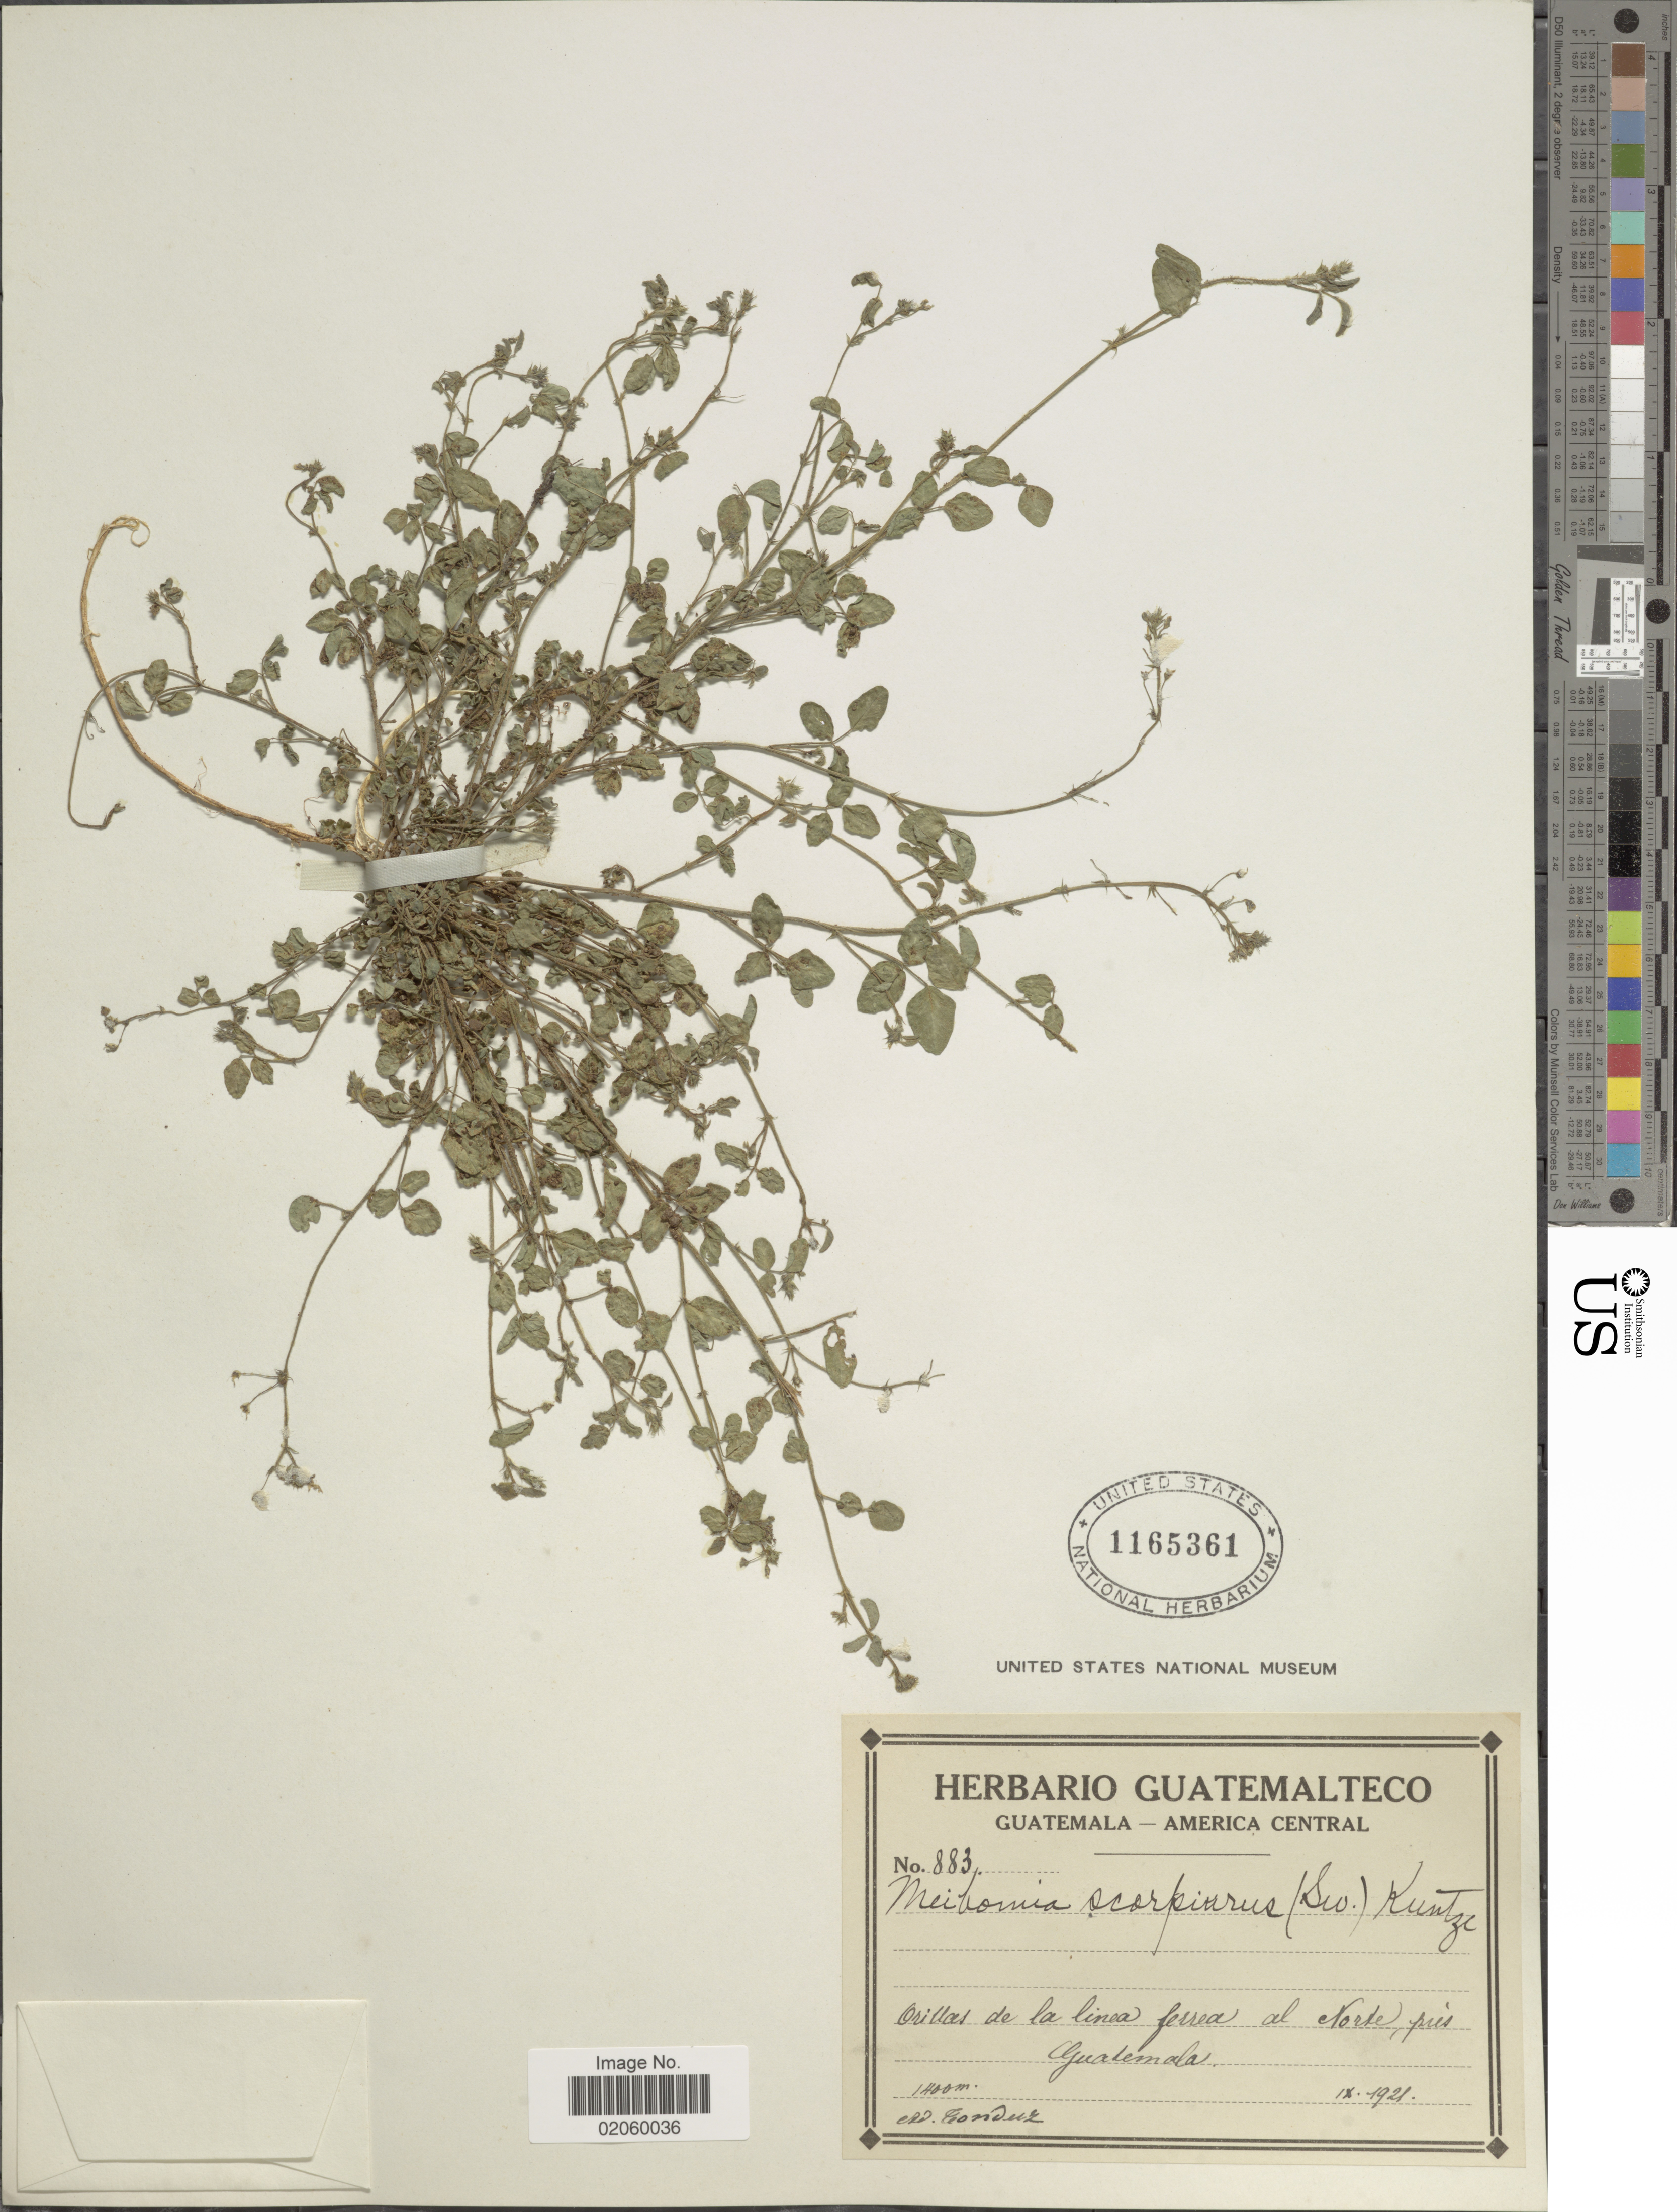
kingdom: Plantae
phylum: Tracheophyta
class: Magnoliopsida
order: Fabales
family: Fabaceae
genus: Desmodium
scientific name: Desmodium scorpiurus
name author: (Sw.) Desv. ex DC.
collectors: A. Tonduz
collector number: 883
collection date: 1921-09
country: Guatemala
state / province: Guatemala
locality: Orillas de la linea ferrea al Norte, pres Guatemala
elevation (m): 1400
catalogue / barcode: US 1165361